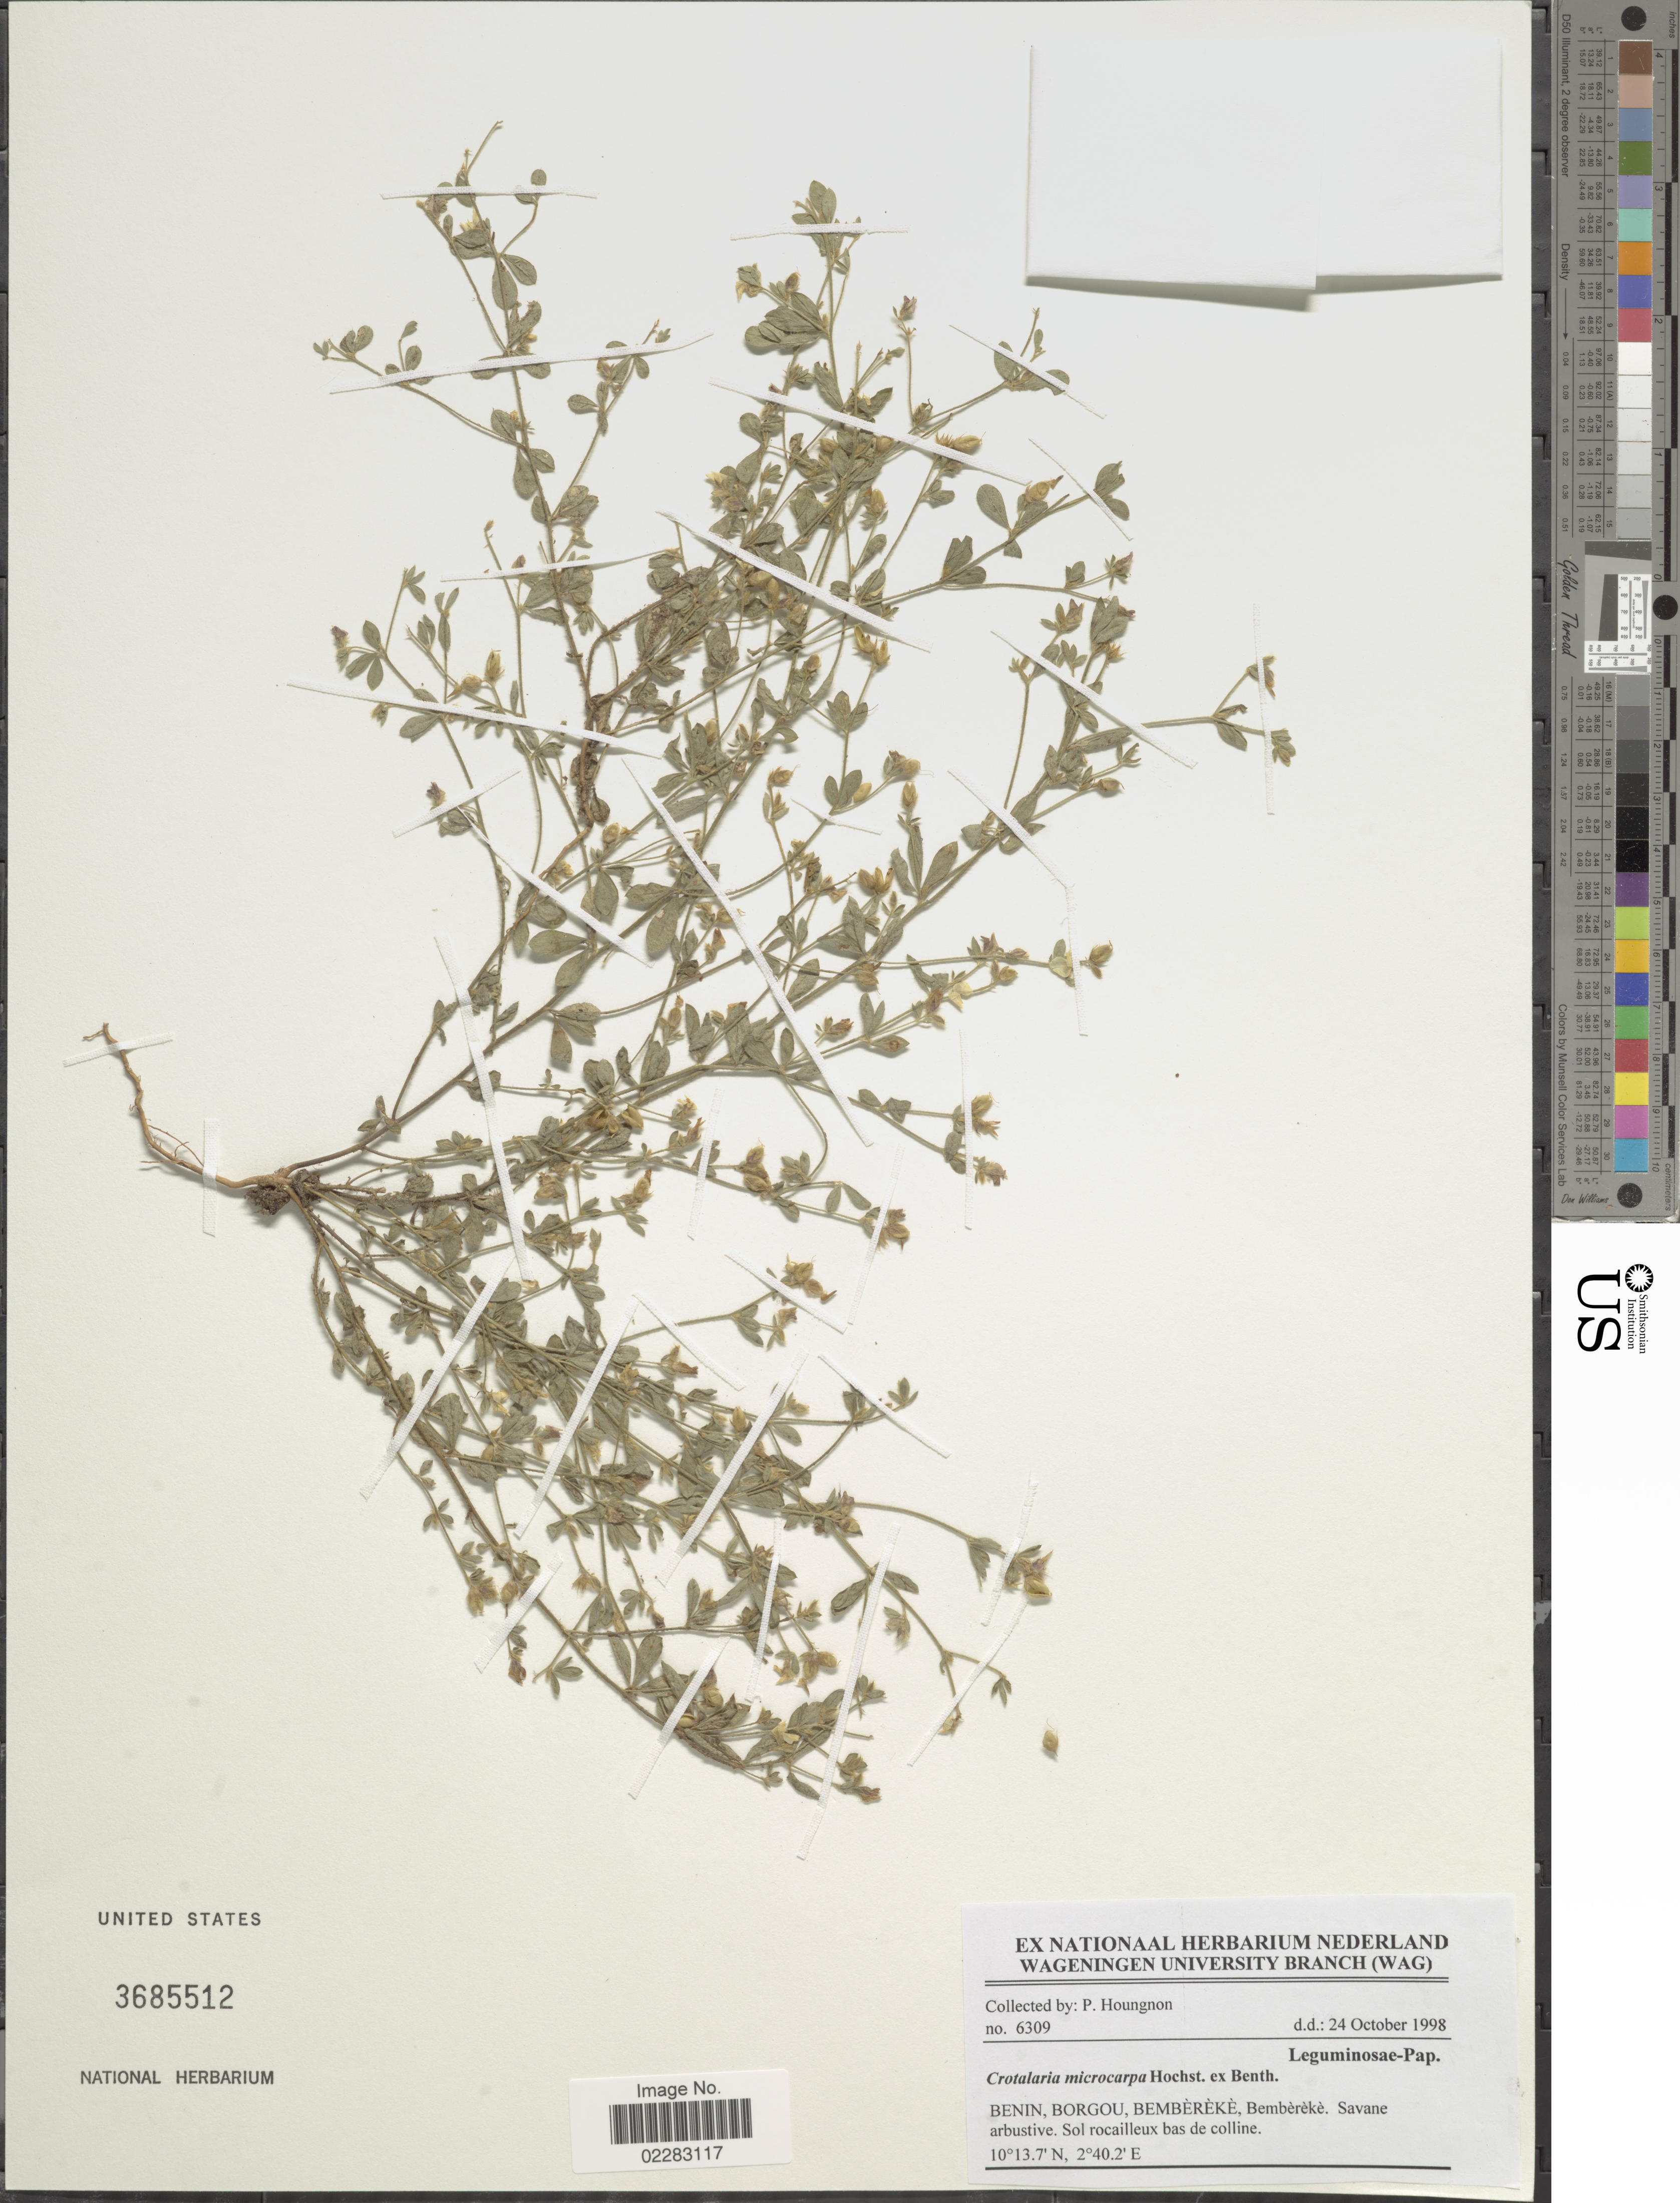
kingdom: Plantae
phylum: Tracheophyta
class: Magnoliopsida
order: Fabales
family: Fabaceae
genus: Crotalaria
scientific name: Crotalaria microcarpa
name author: Benth.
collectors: P. Houngnon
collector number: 6309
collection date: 1998-10-24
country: Benin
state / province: Borgou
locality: Bembereke.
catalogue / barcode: US 3685512